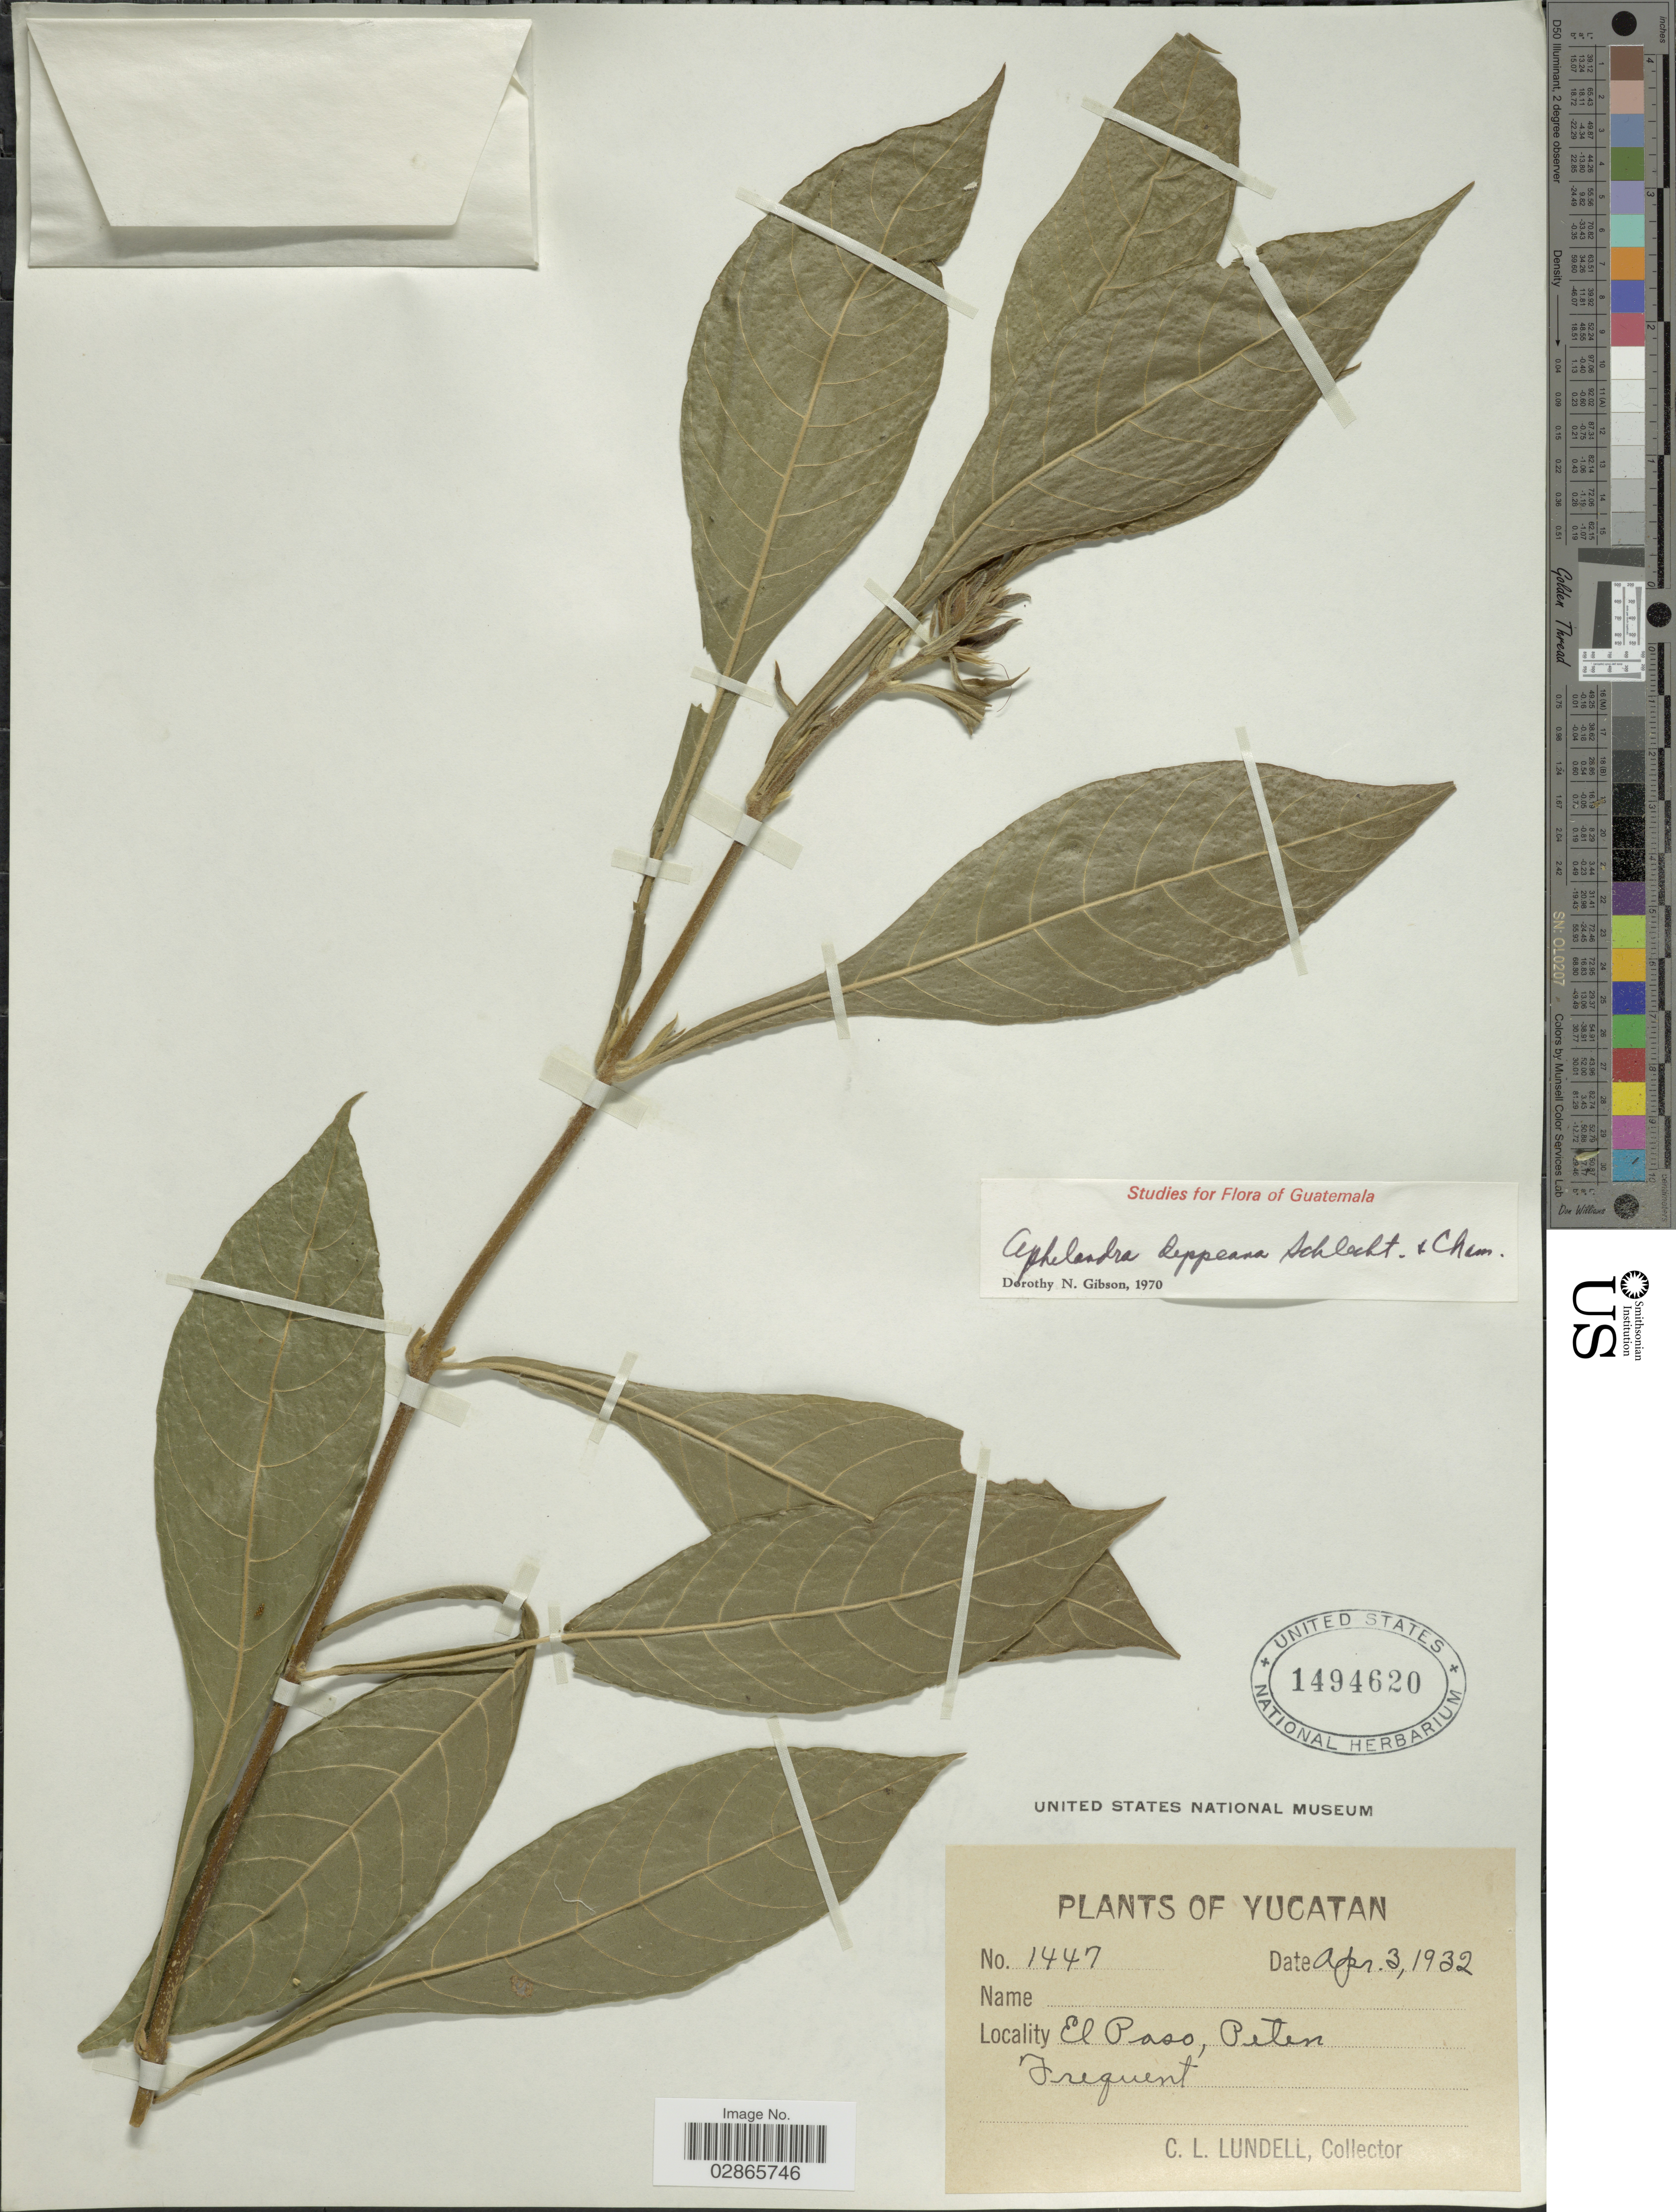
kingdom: Plantae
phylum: Tracheophyta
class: Magnoliopsida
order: Lamiales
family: Acanthaceae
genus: Aphelandra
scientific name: Aphelandra deppeana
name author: Schltdl. & Cham.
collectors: C. L. Lundell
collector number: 1447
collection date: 1932-04-03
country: Guatemala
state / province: El Petén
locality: El Paso. Yucatan.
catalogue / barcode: US 1494620